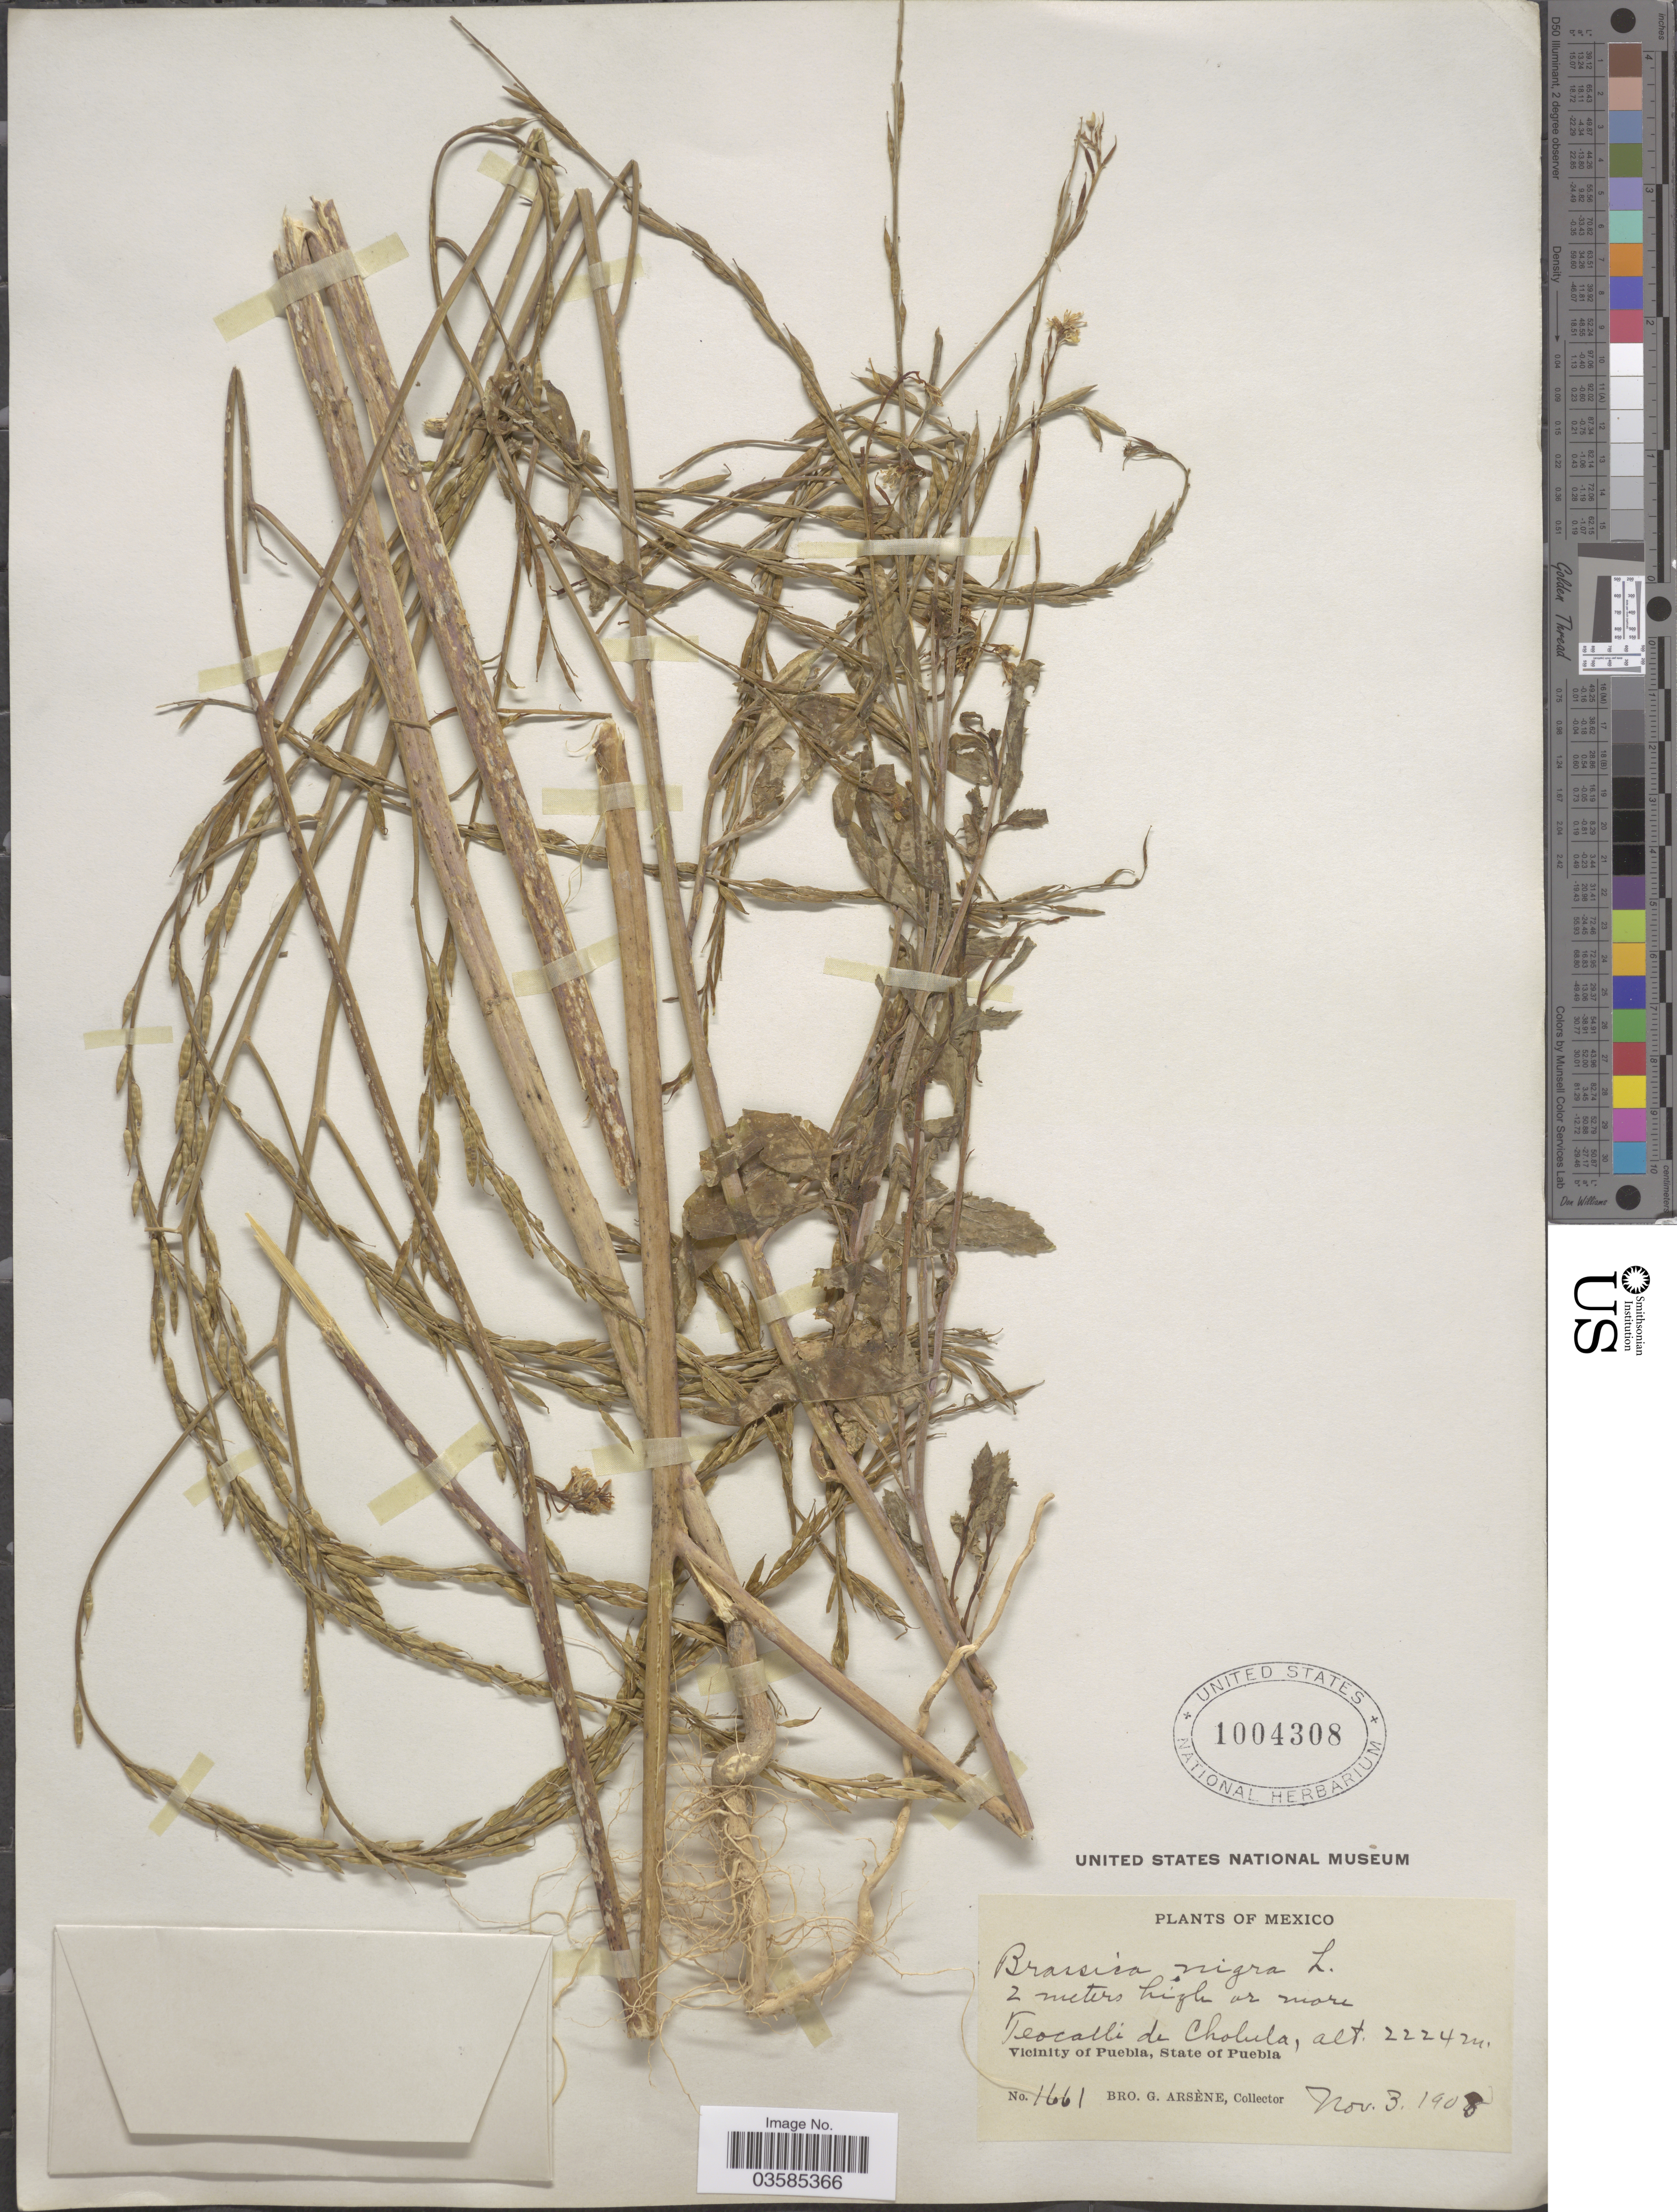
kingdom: Plantae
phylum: Tracheophyta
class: Magnoliopsida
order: Brassicales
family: Brassicaceae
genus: Brassica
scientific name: Brassica nigra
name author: (L.) W.D.J. Koch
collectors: Bro. G. Arsène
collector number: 1661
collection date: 1908-11-03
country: Mexico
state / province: Puebla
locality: Teocali de Cholula. Vicinity of Puebla, State of Puebla.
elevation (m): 2224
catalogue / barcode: US 1004308